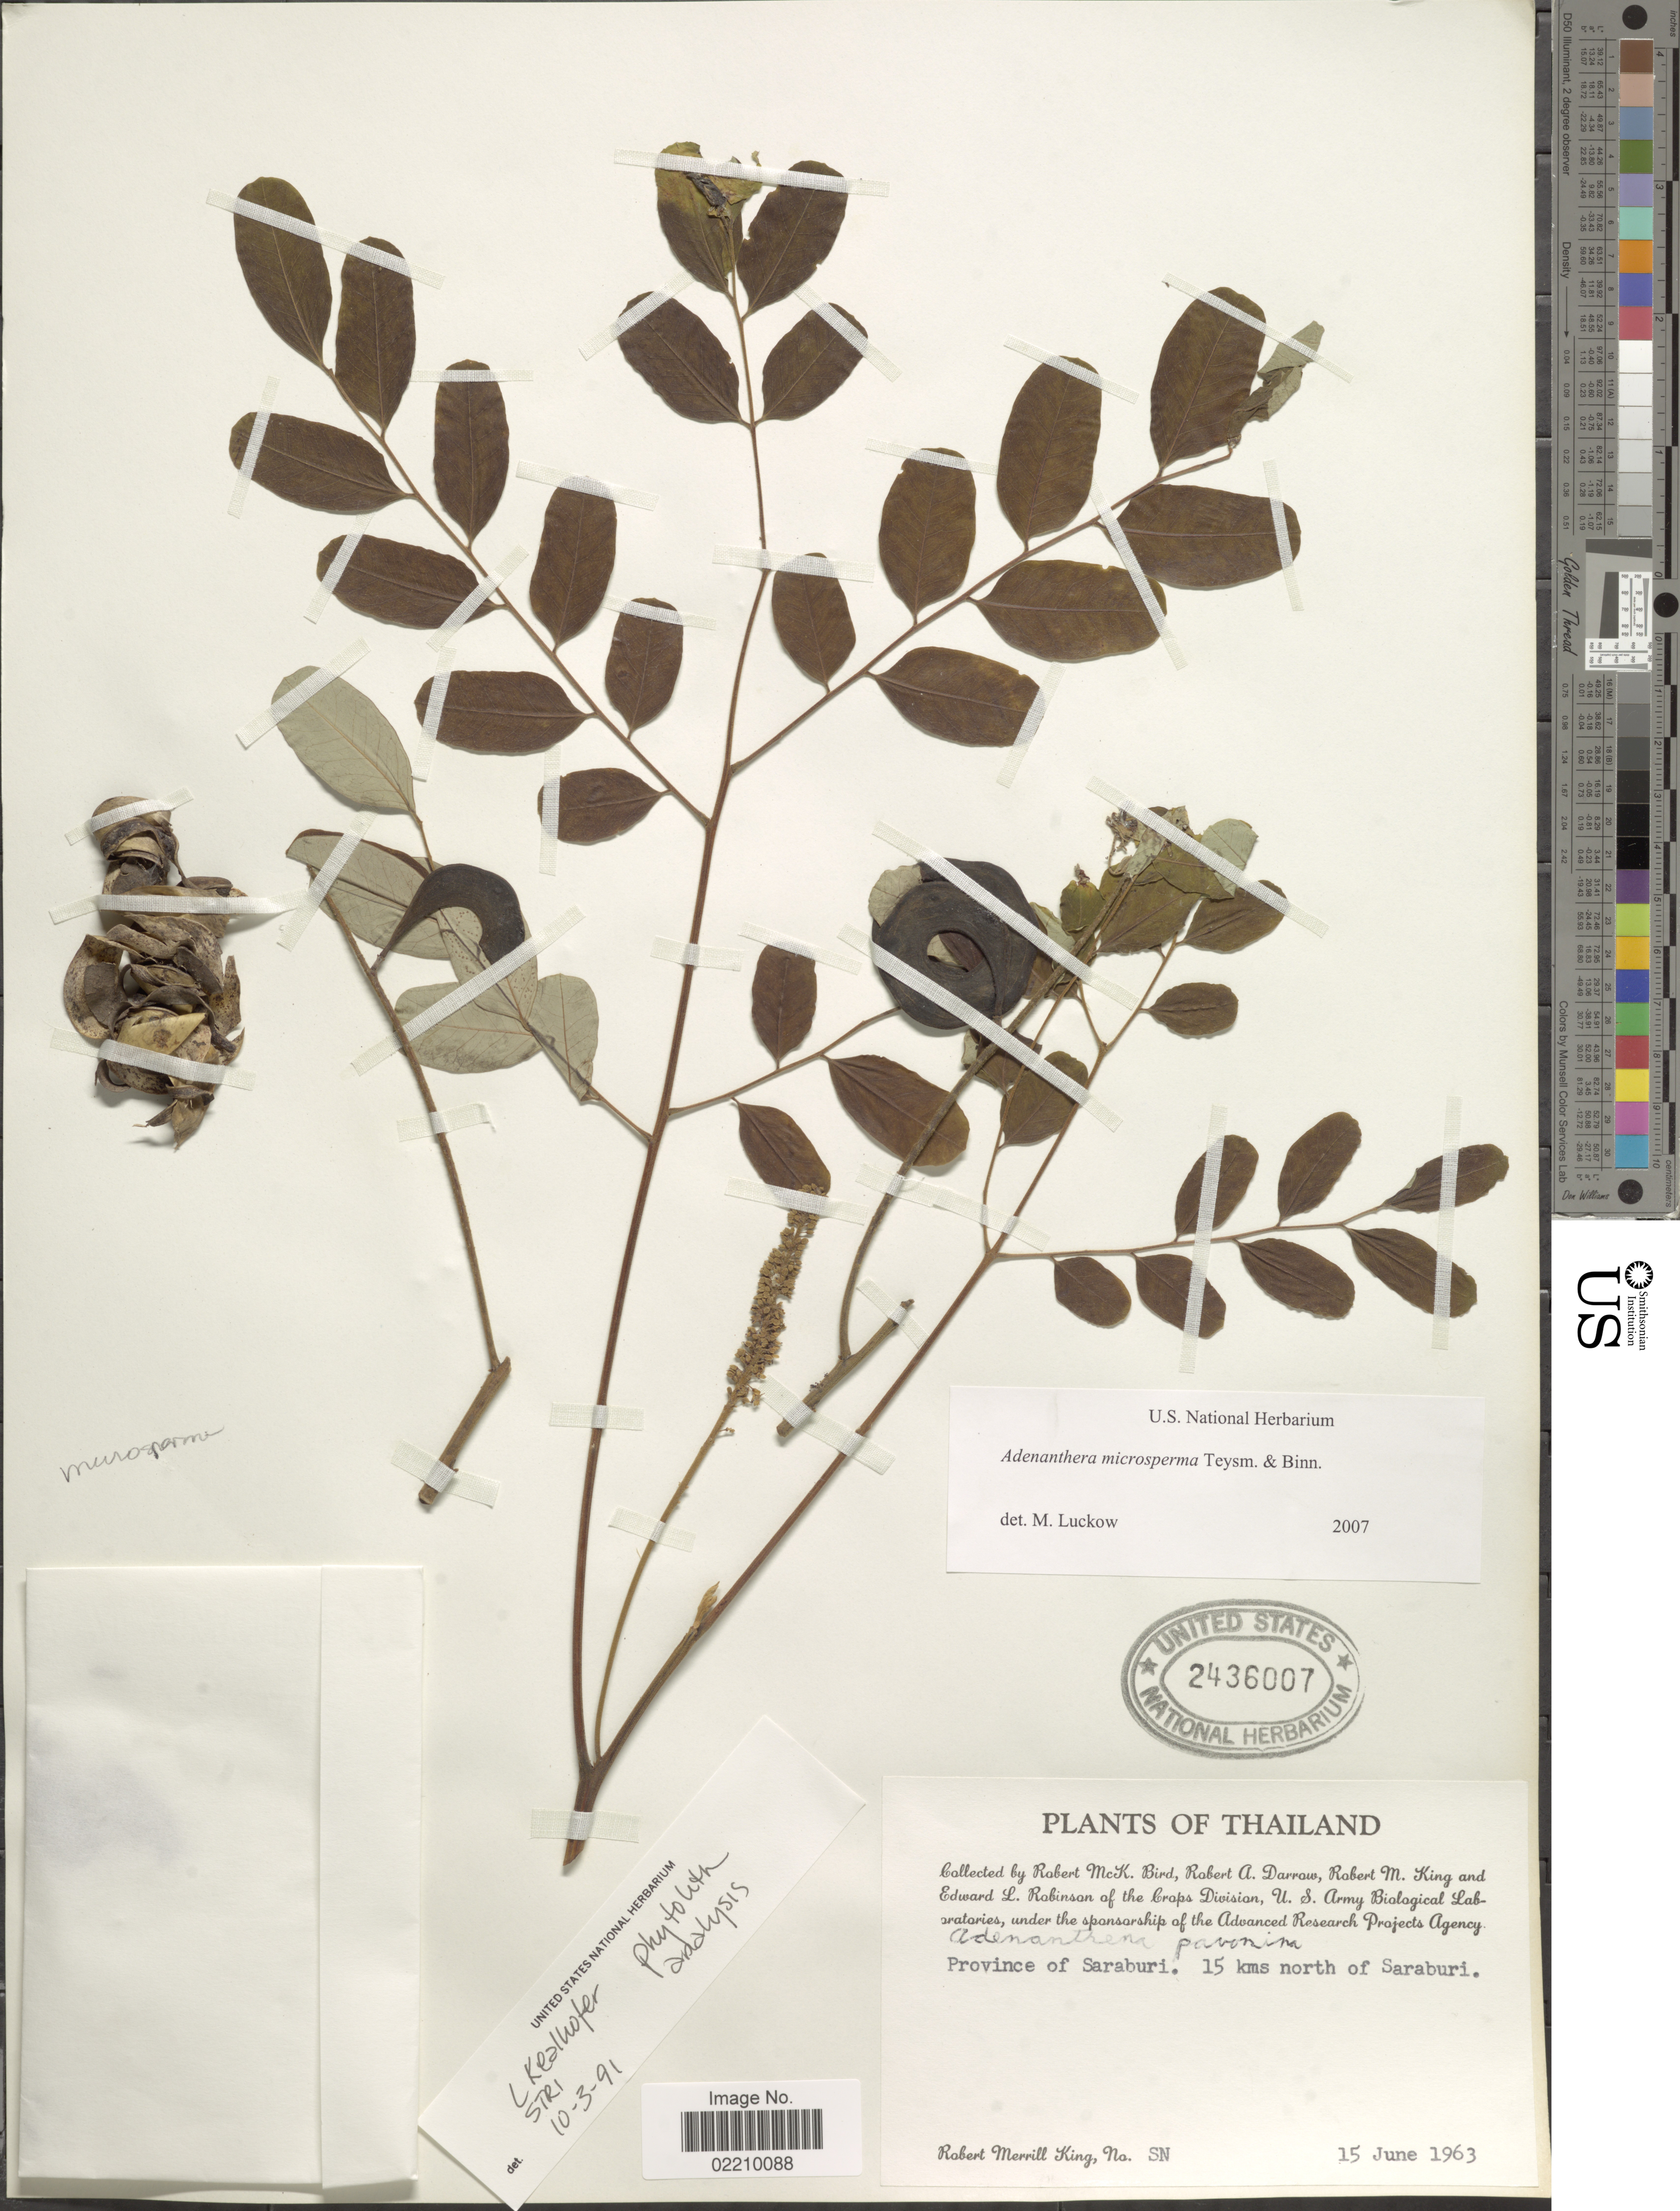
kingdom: Plantae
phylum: Tracheophyta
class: Magnoliopsida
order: Fabales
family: Fabaceae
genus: Adenanthera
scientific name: Adenanthera microsperma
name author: Teysm. & Binn.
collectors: R. M. King, R. M. Bird, R. A. Darrow & E. L. Robinson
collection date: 1963-06-15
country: Thailand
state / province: Saraburi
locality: Province of Saraburi, 15 kms north of Saraburi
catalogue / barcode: US 2436007